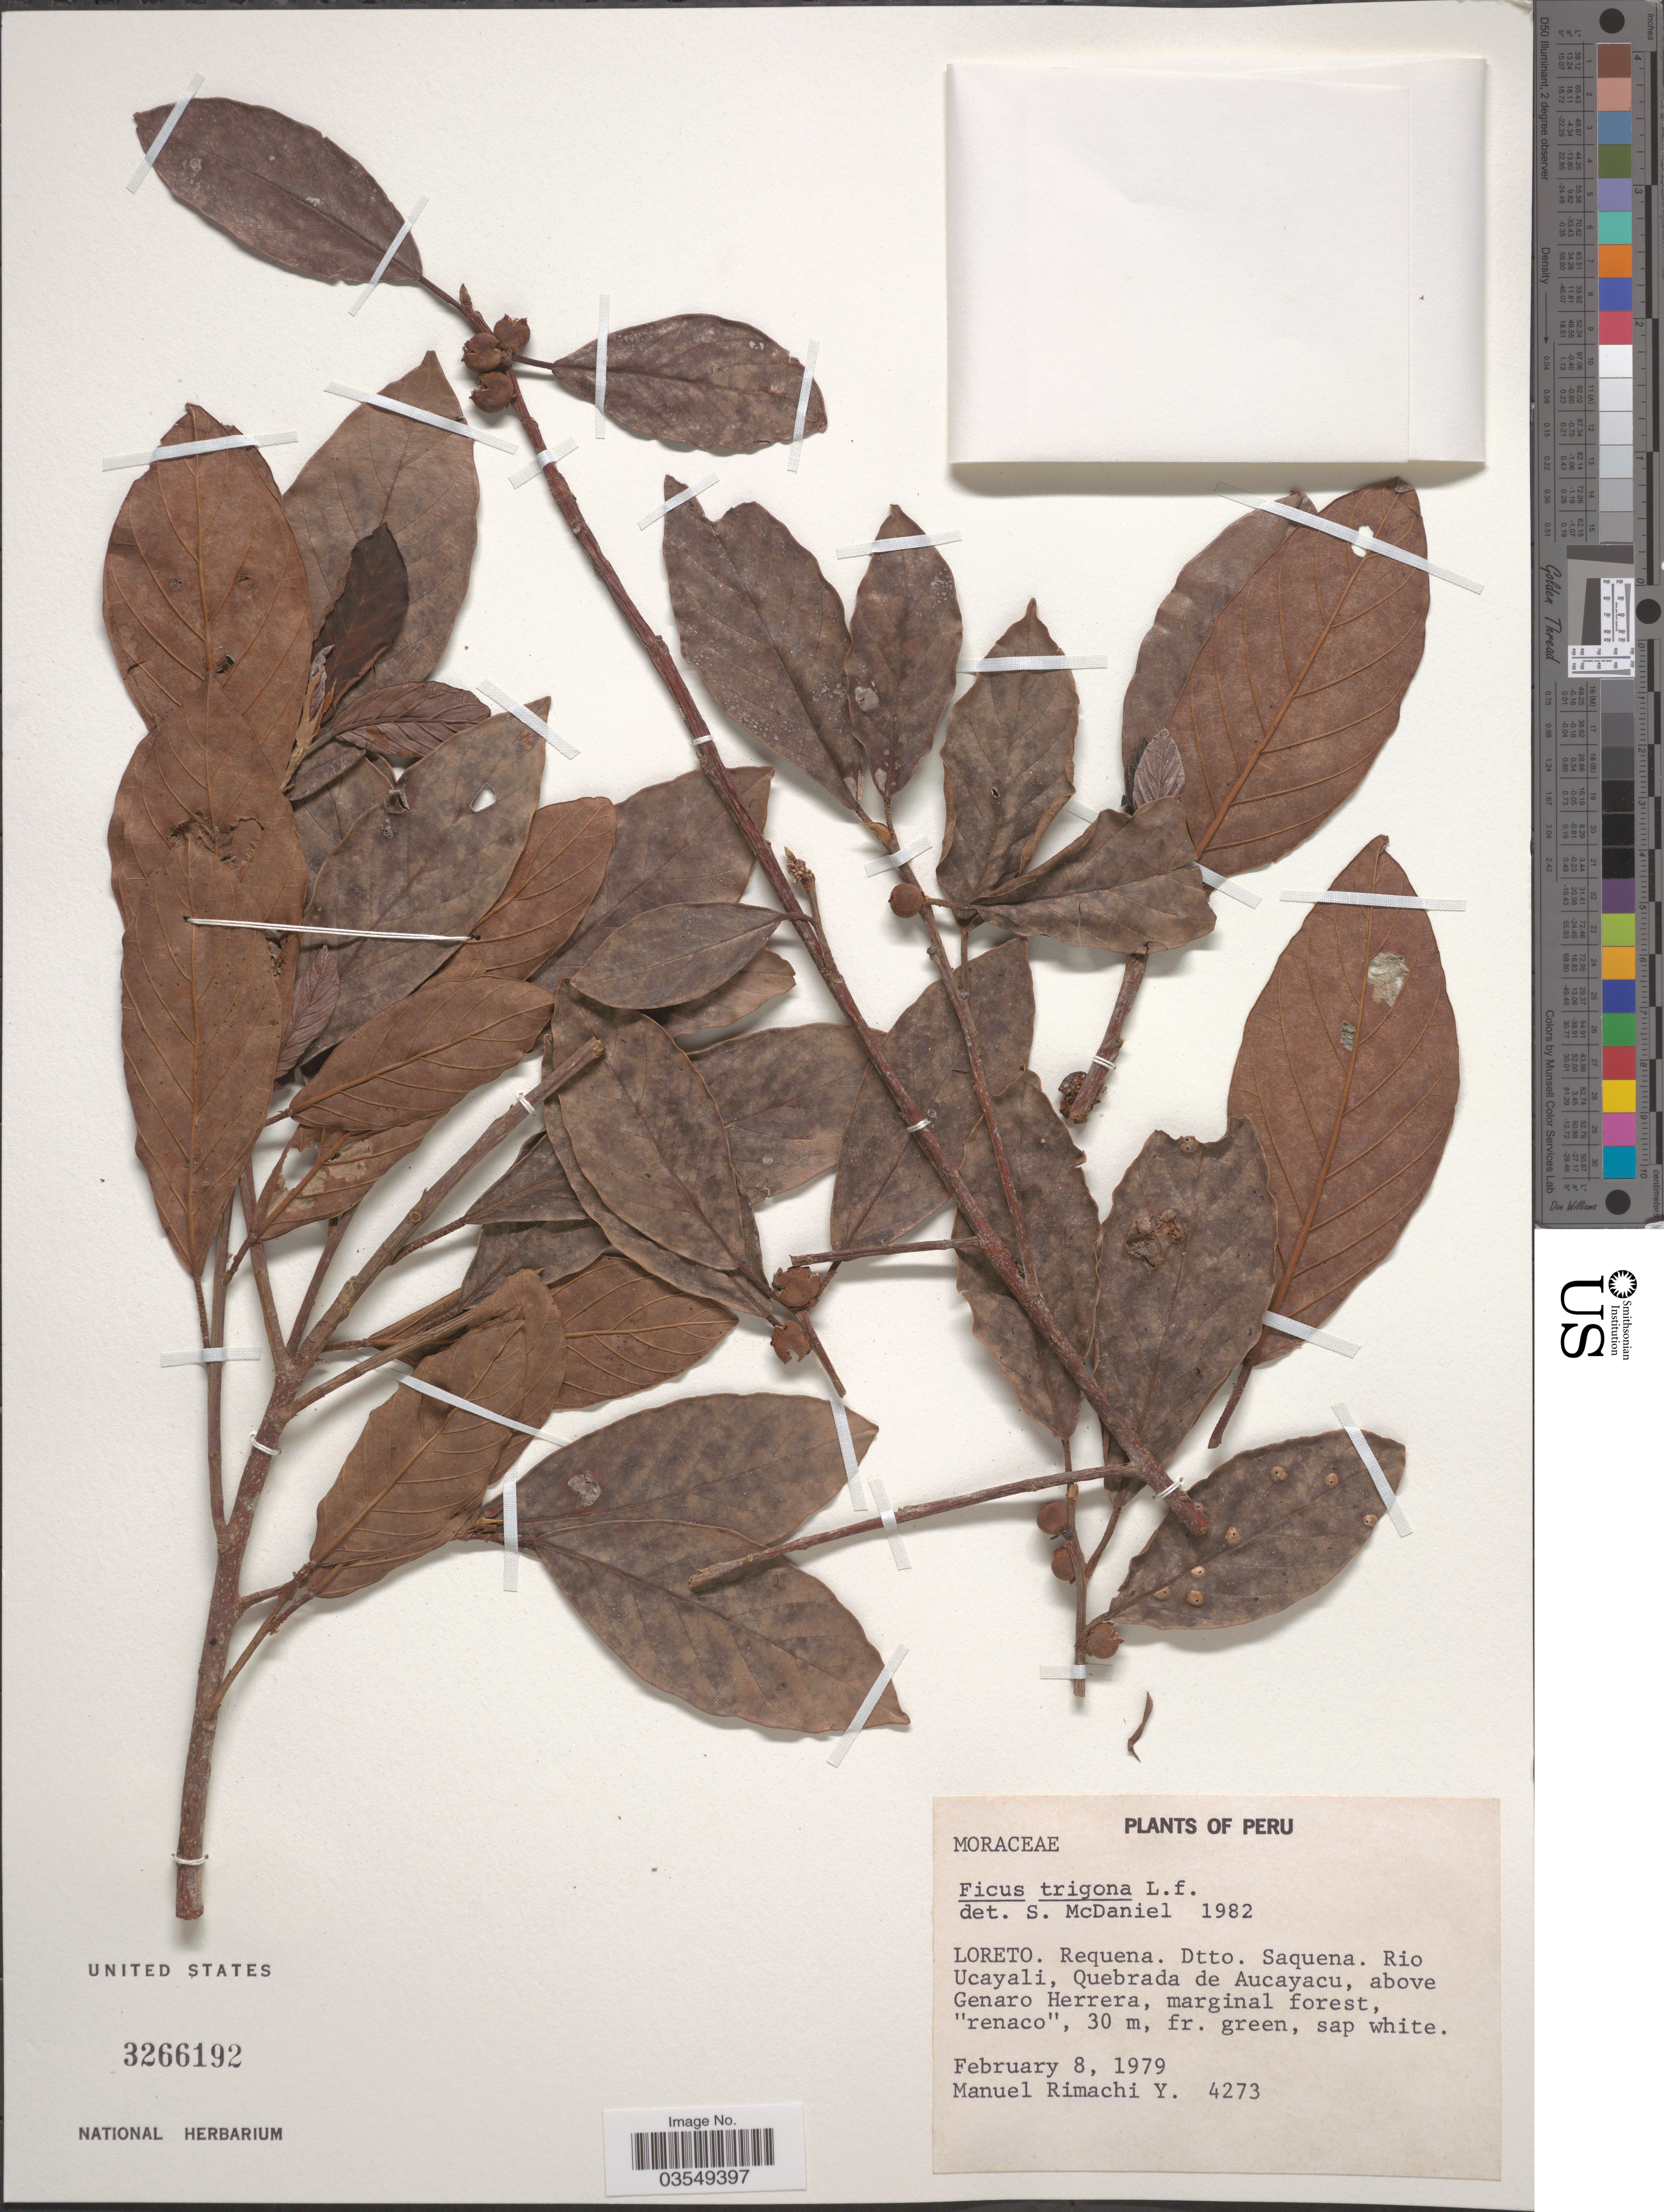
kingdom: Plantae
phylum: Tracheophyta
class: Magnoliopsida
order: Rosales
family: Moraceae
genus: Ficus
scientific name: Ficus trigona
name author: L. f.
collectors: M. Rimachi Y.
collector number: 4273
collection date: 1979-02-08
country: Peru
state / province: Loreto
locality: Requena. Dtto. Saquena. Rio Ucayali, Quebrada de Aucayacu, above Genaro Herrera, marginal forest.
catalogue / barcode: US 3266192